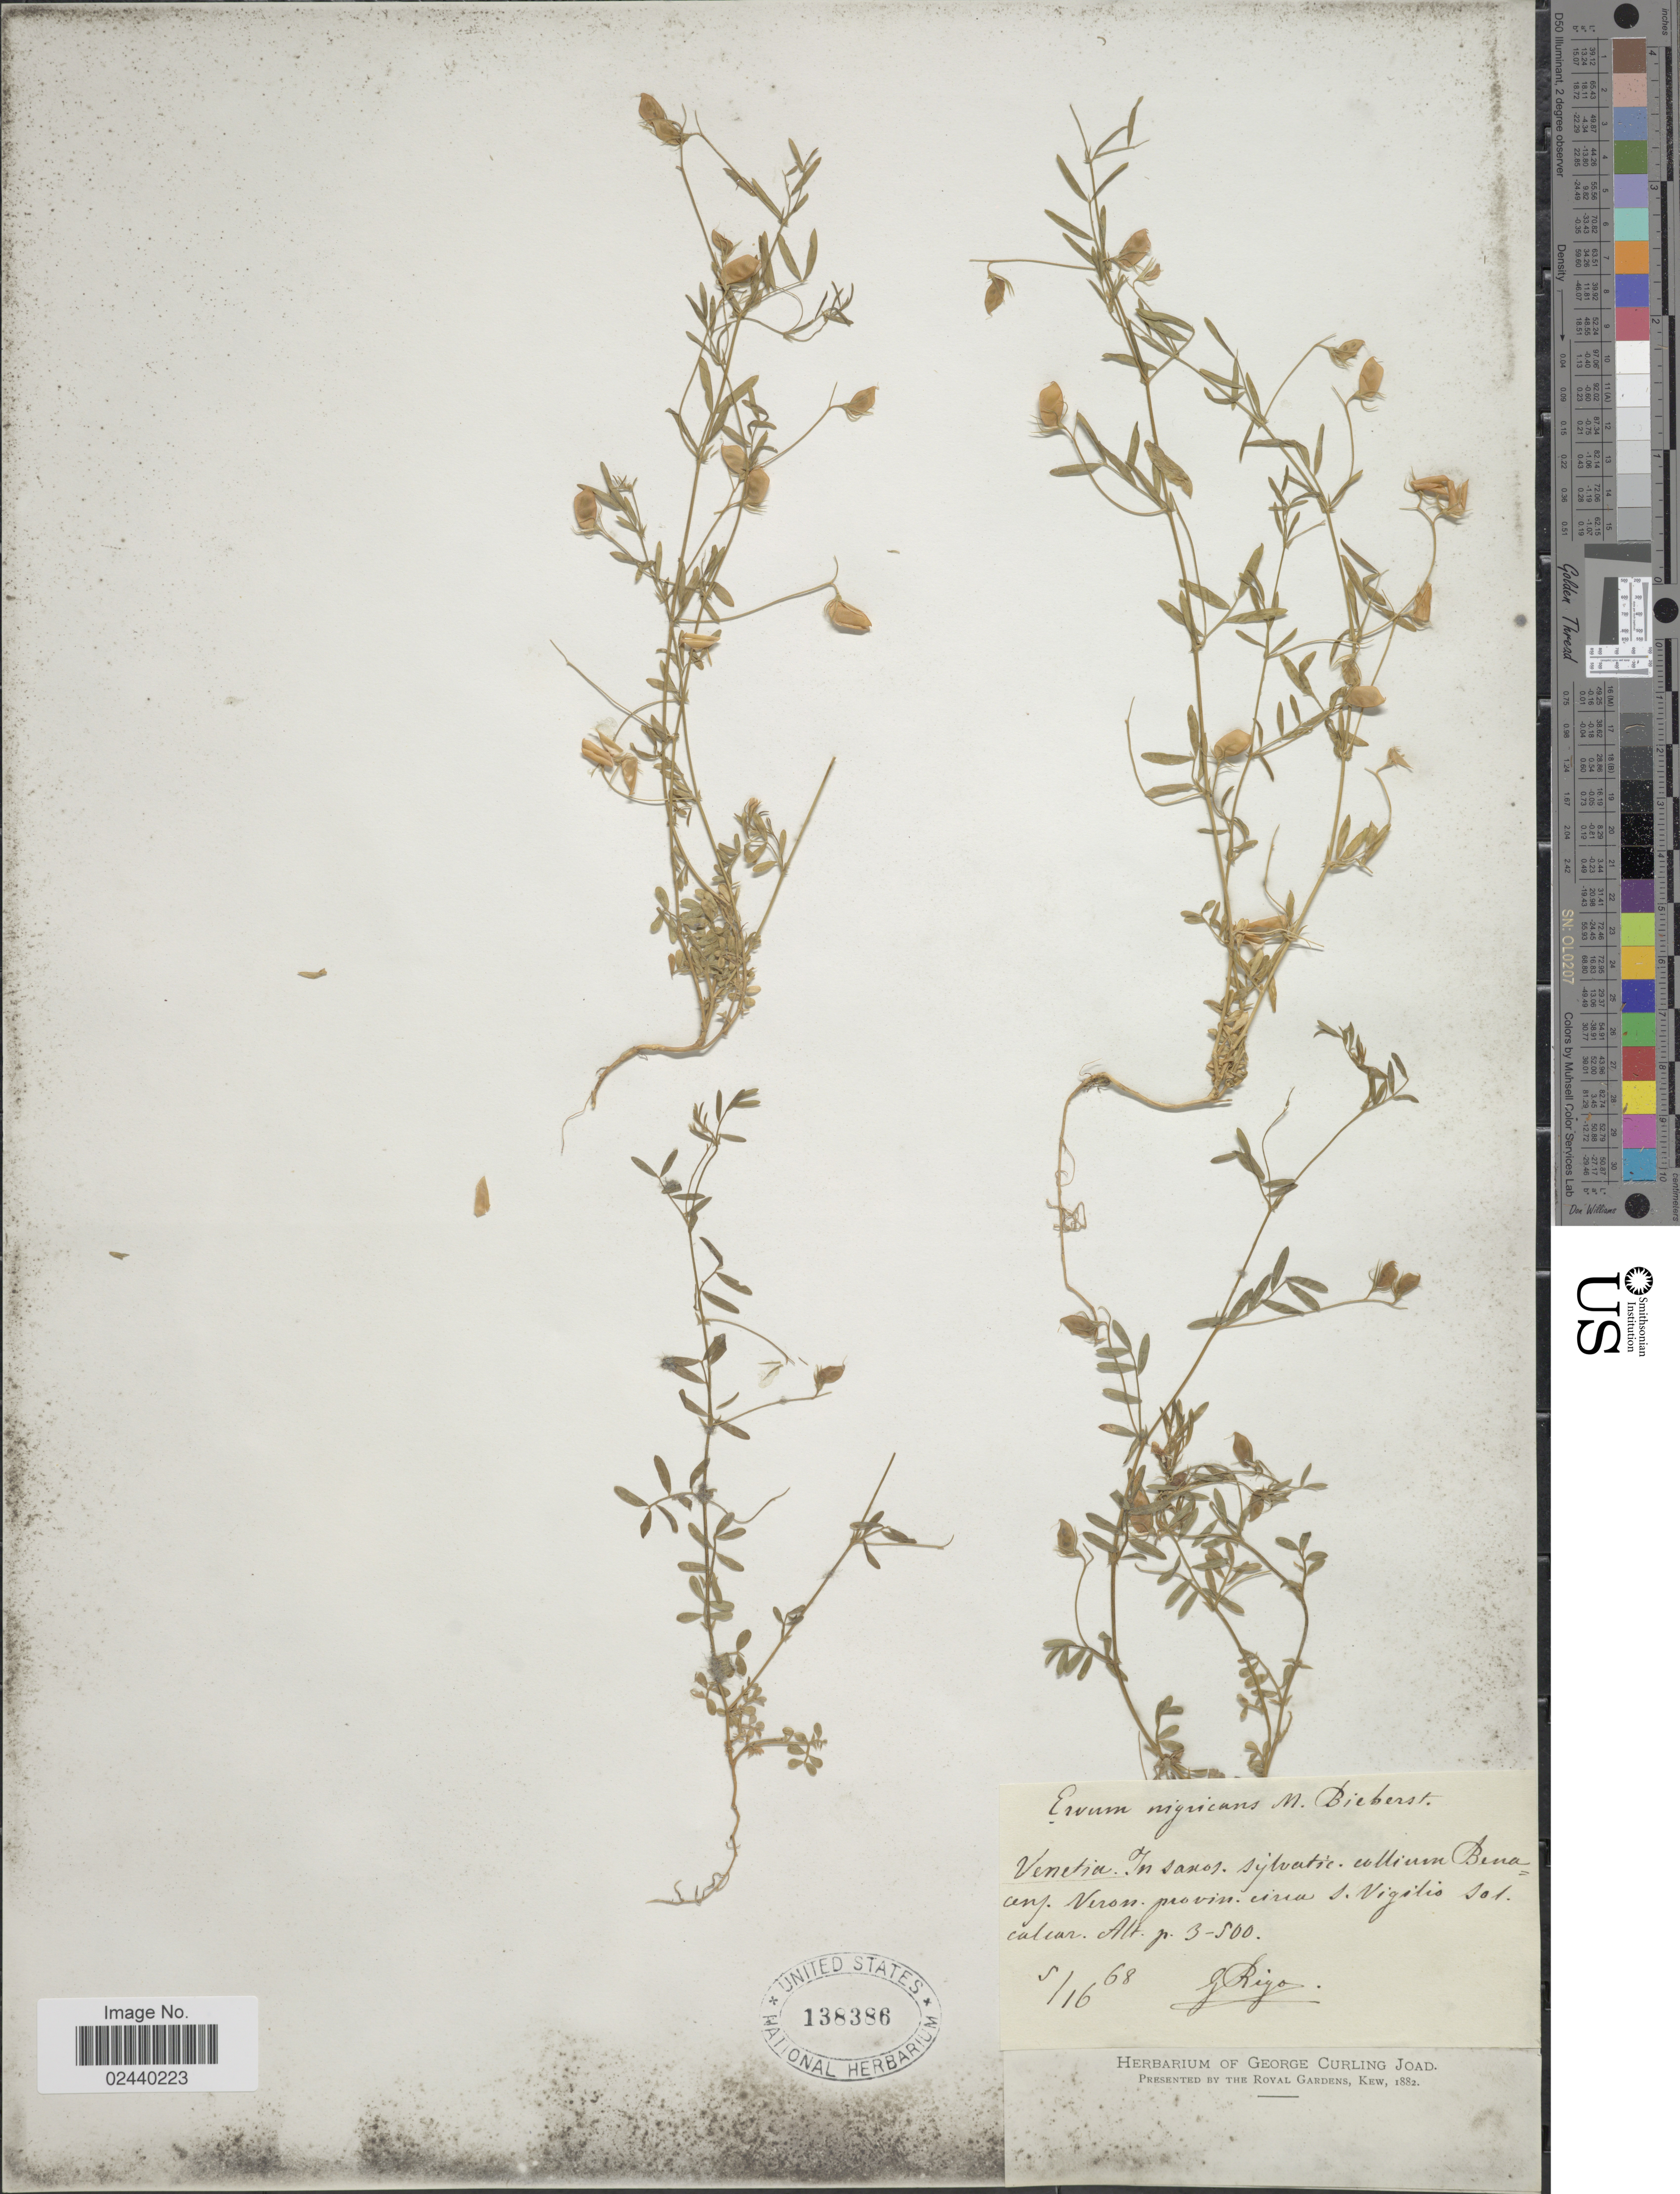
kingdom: Plantae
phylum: Tracheophyta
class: Magnoliopsida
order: Fabales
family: Fabaceae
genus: Vicia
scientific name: Vicia lentoides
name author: (Ten.) Coss. & Germ.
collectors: G. Rigo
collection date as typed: Transcribed d/m/y: 16/5/68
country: Italy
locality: Venetia, in saxos. sylvatic. collium Bina anf. Niron, provin. cinia s. Nigelis sol. calcar. [interpreted]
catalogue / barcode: US 138386